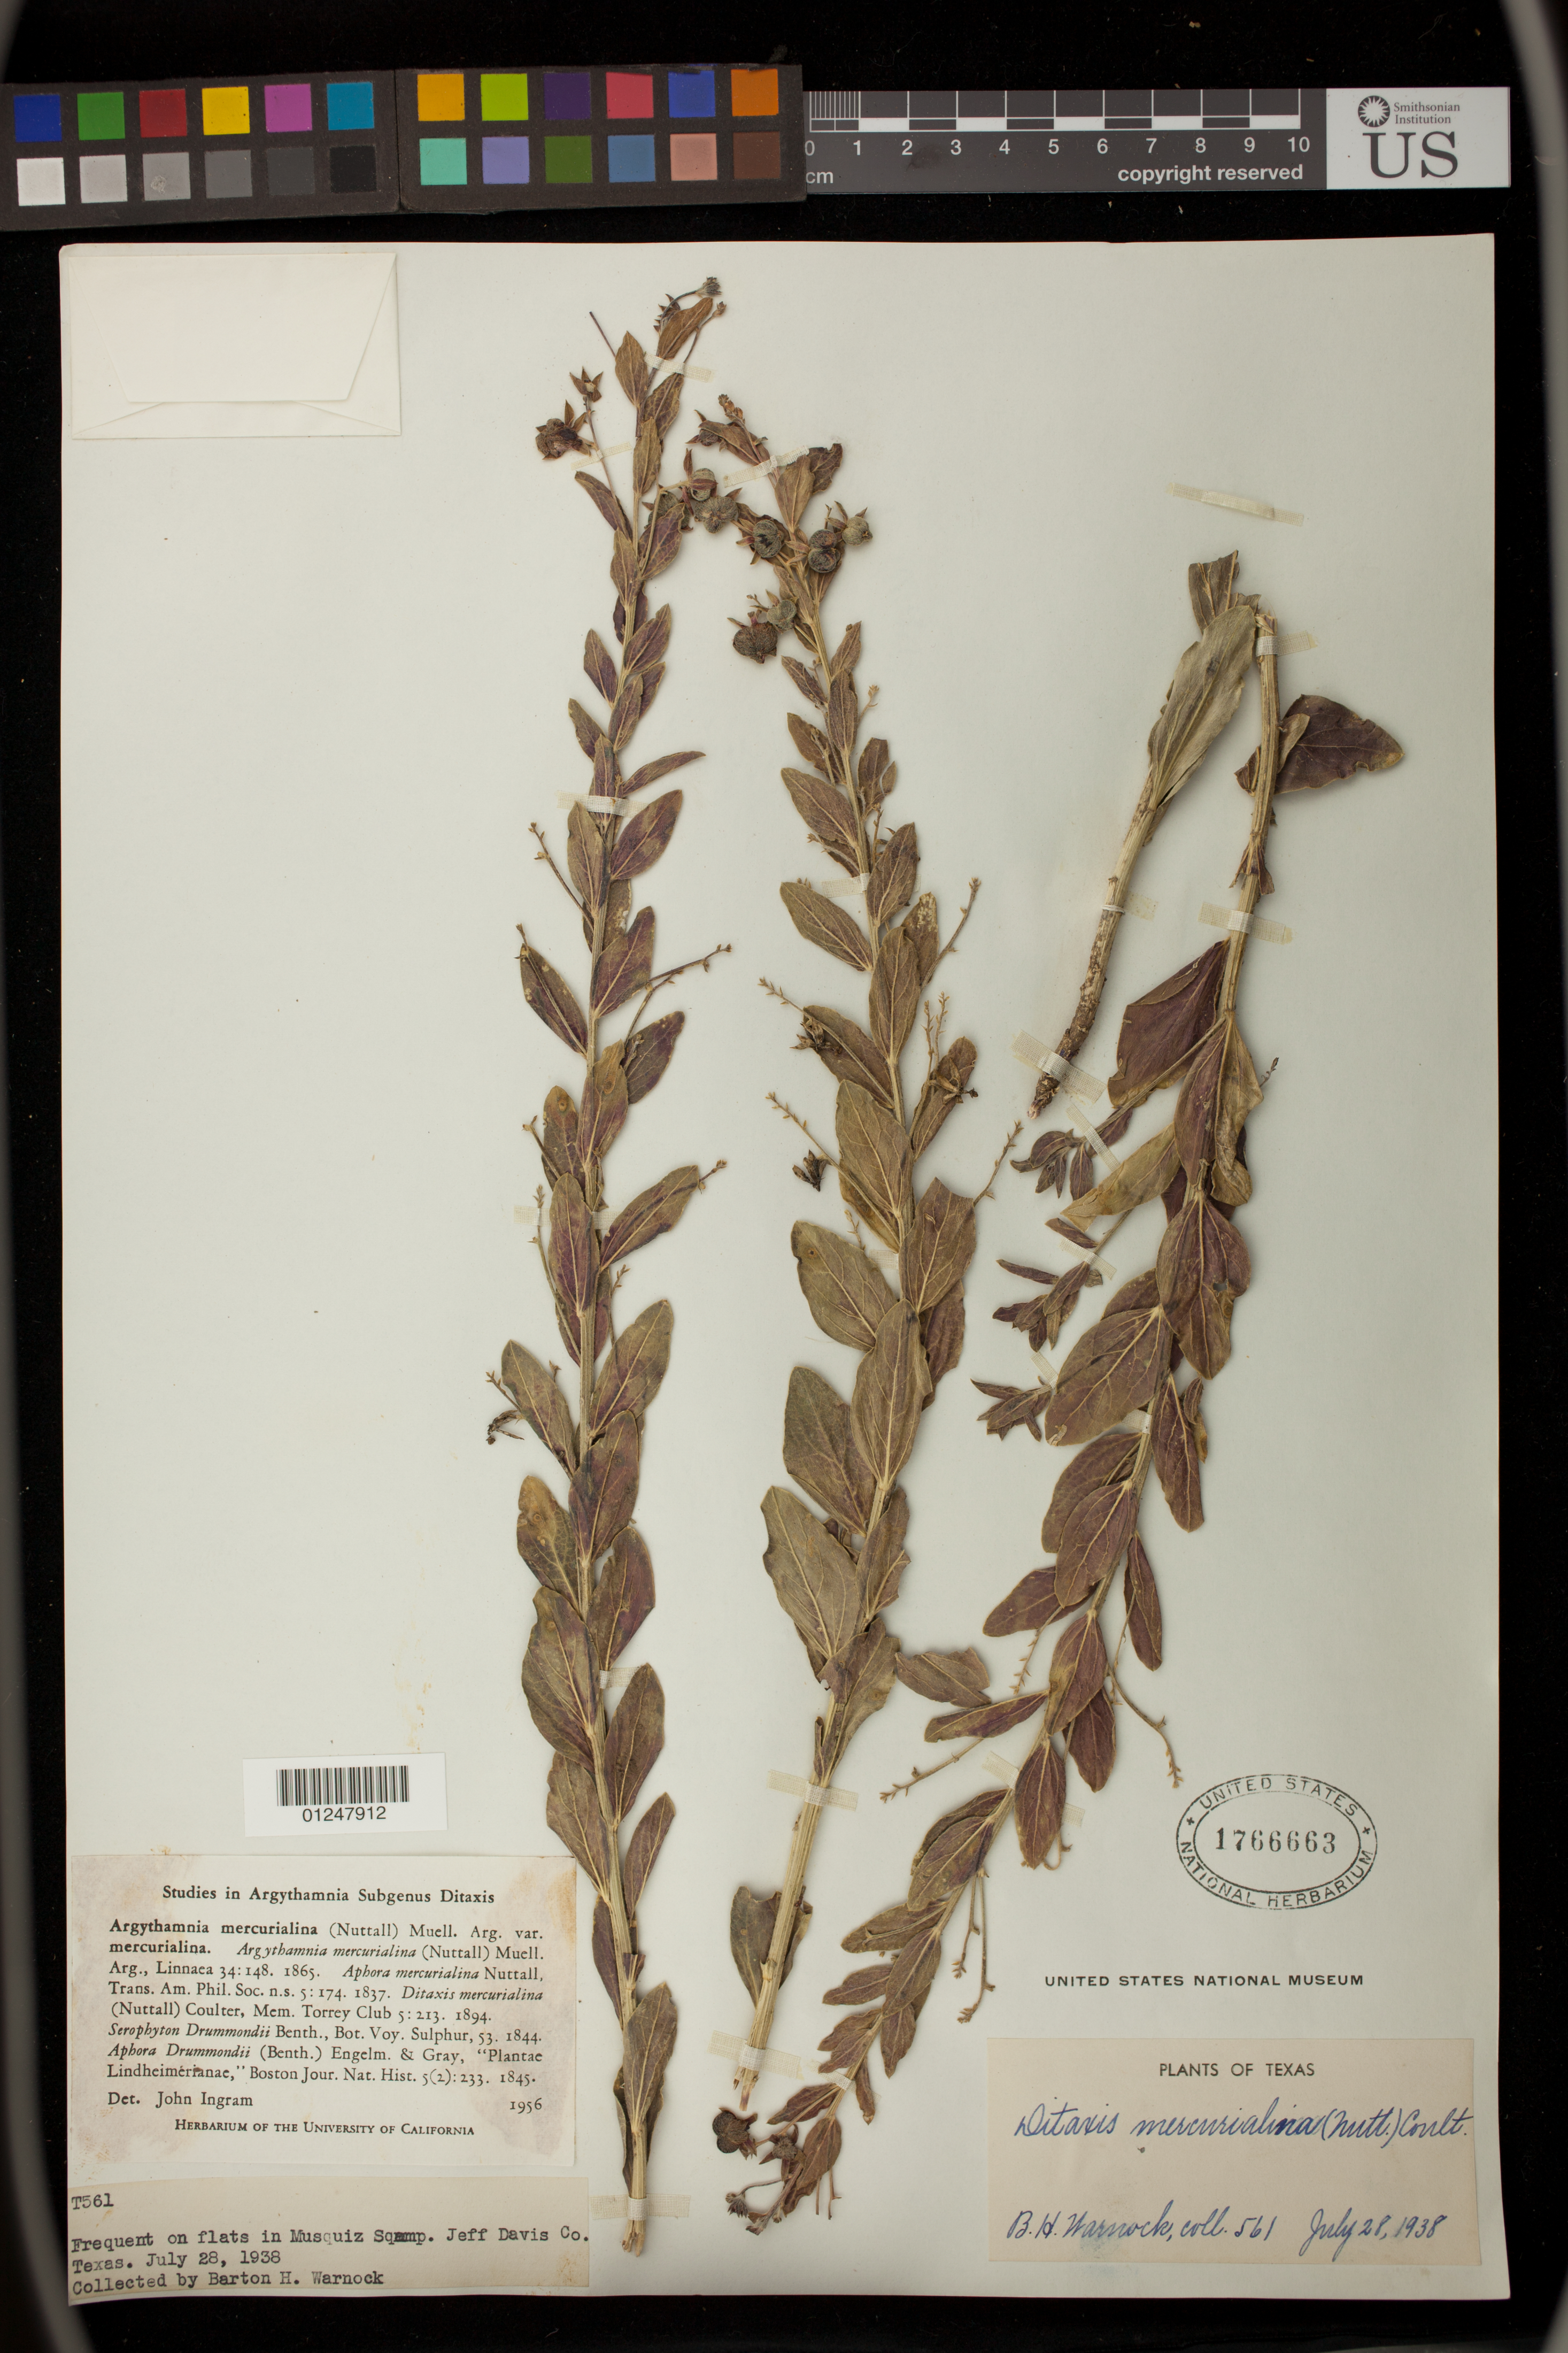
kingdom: Plantae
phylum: Tracheophyta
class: Magnoliopsida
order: Malpighiales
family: Euphorbiaceae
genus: Argythamnia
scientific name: Argythamnia mercurialina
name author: (Nutt.) Müll. Arg.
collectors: B. H. Warnock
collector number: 561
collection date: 1938-07-28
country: United States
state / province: Texas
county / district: Jeff Davis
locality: Musquiz Swamp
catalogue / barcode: US 1766663